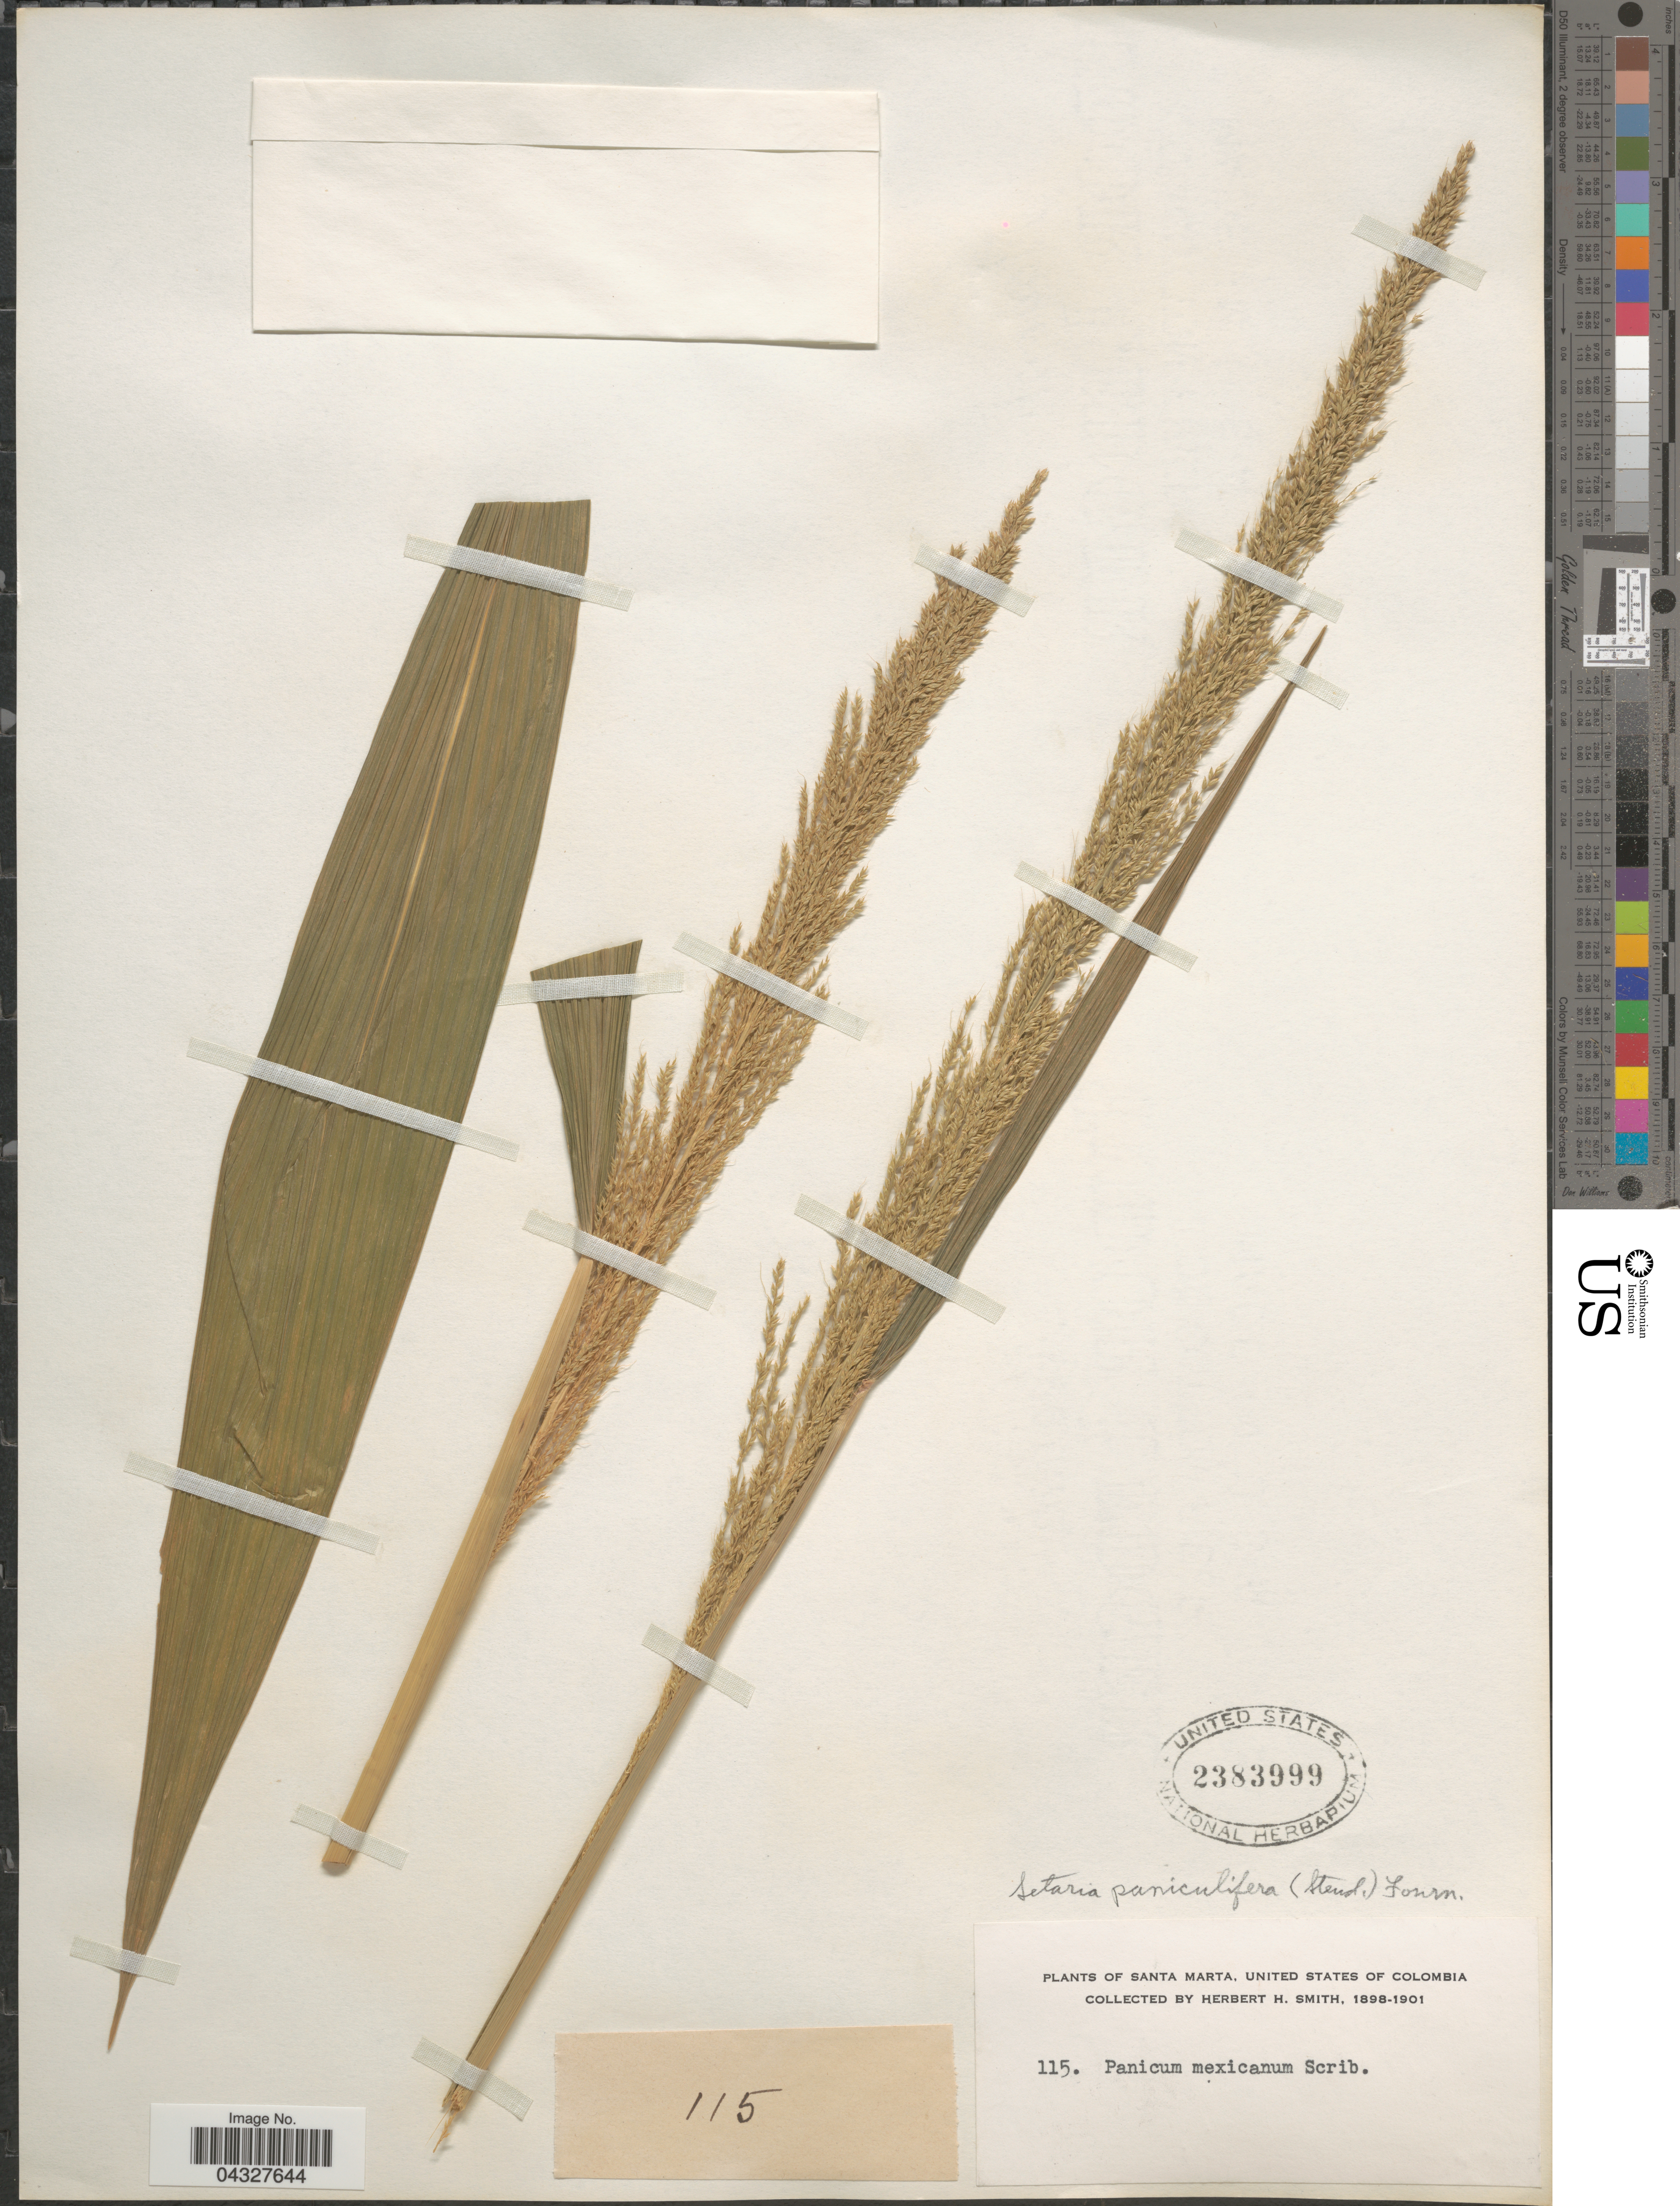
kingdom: Plantae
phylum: Tracheophyta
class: Liliopsida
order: Poales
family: Poaceae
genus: Setaria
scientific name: Setaria palmifolia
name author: (J. Koenig) Stapf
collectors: Herbert H. Smith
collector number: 115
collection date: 1898/1901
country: Colombia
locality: Santa Marta, United States Of Colombia.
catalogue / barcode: US 2383999